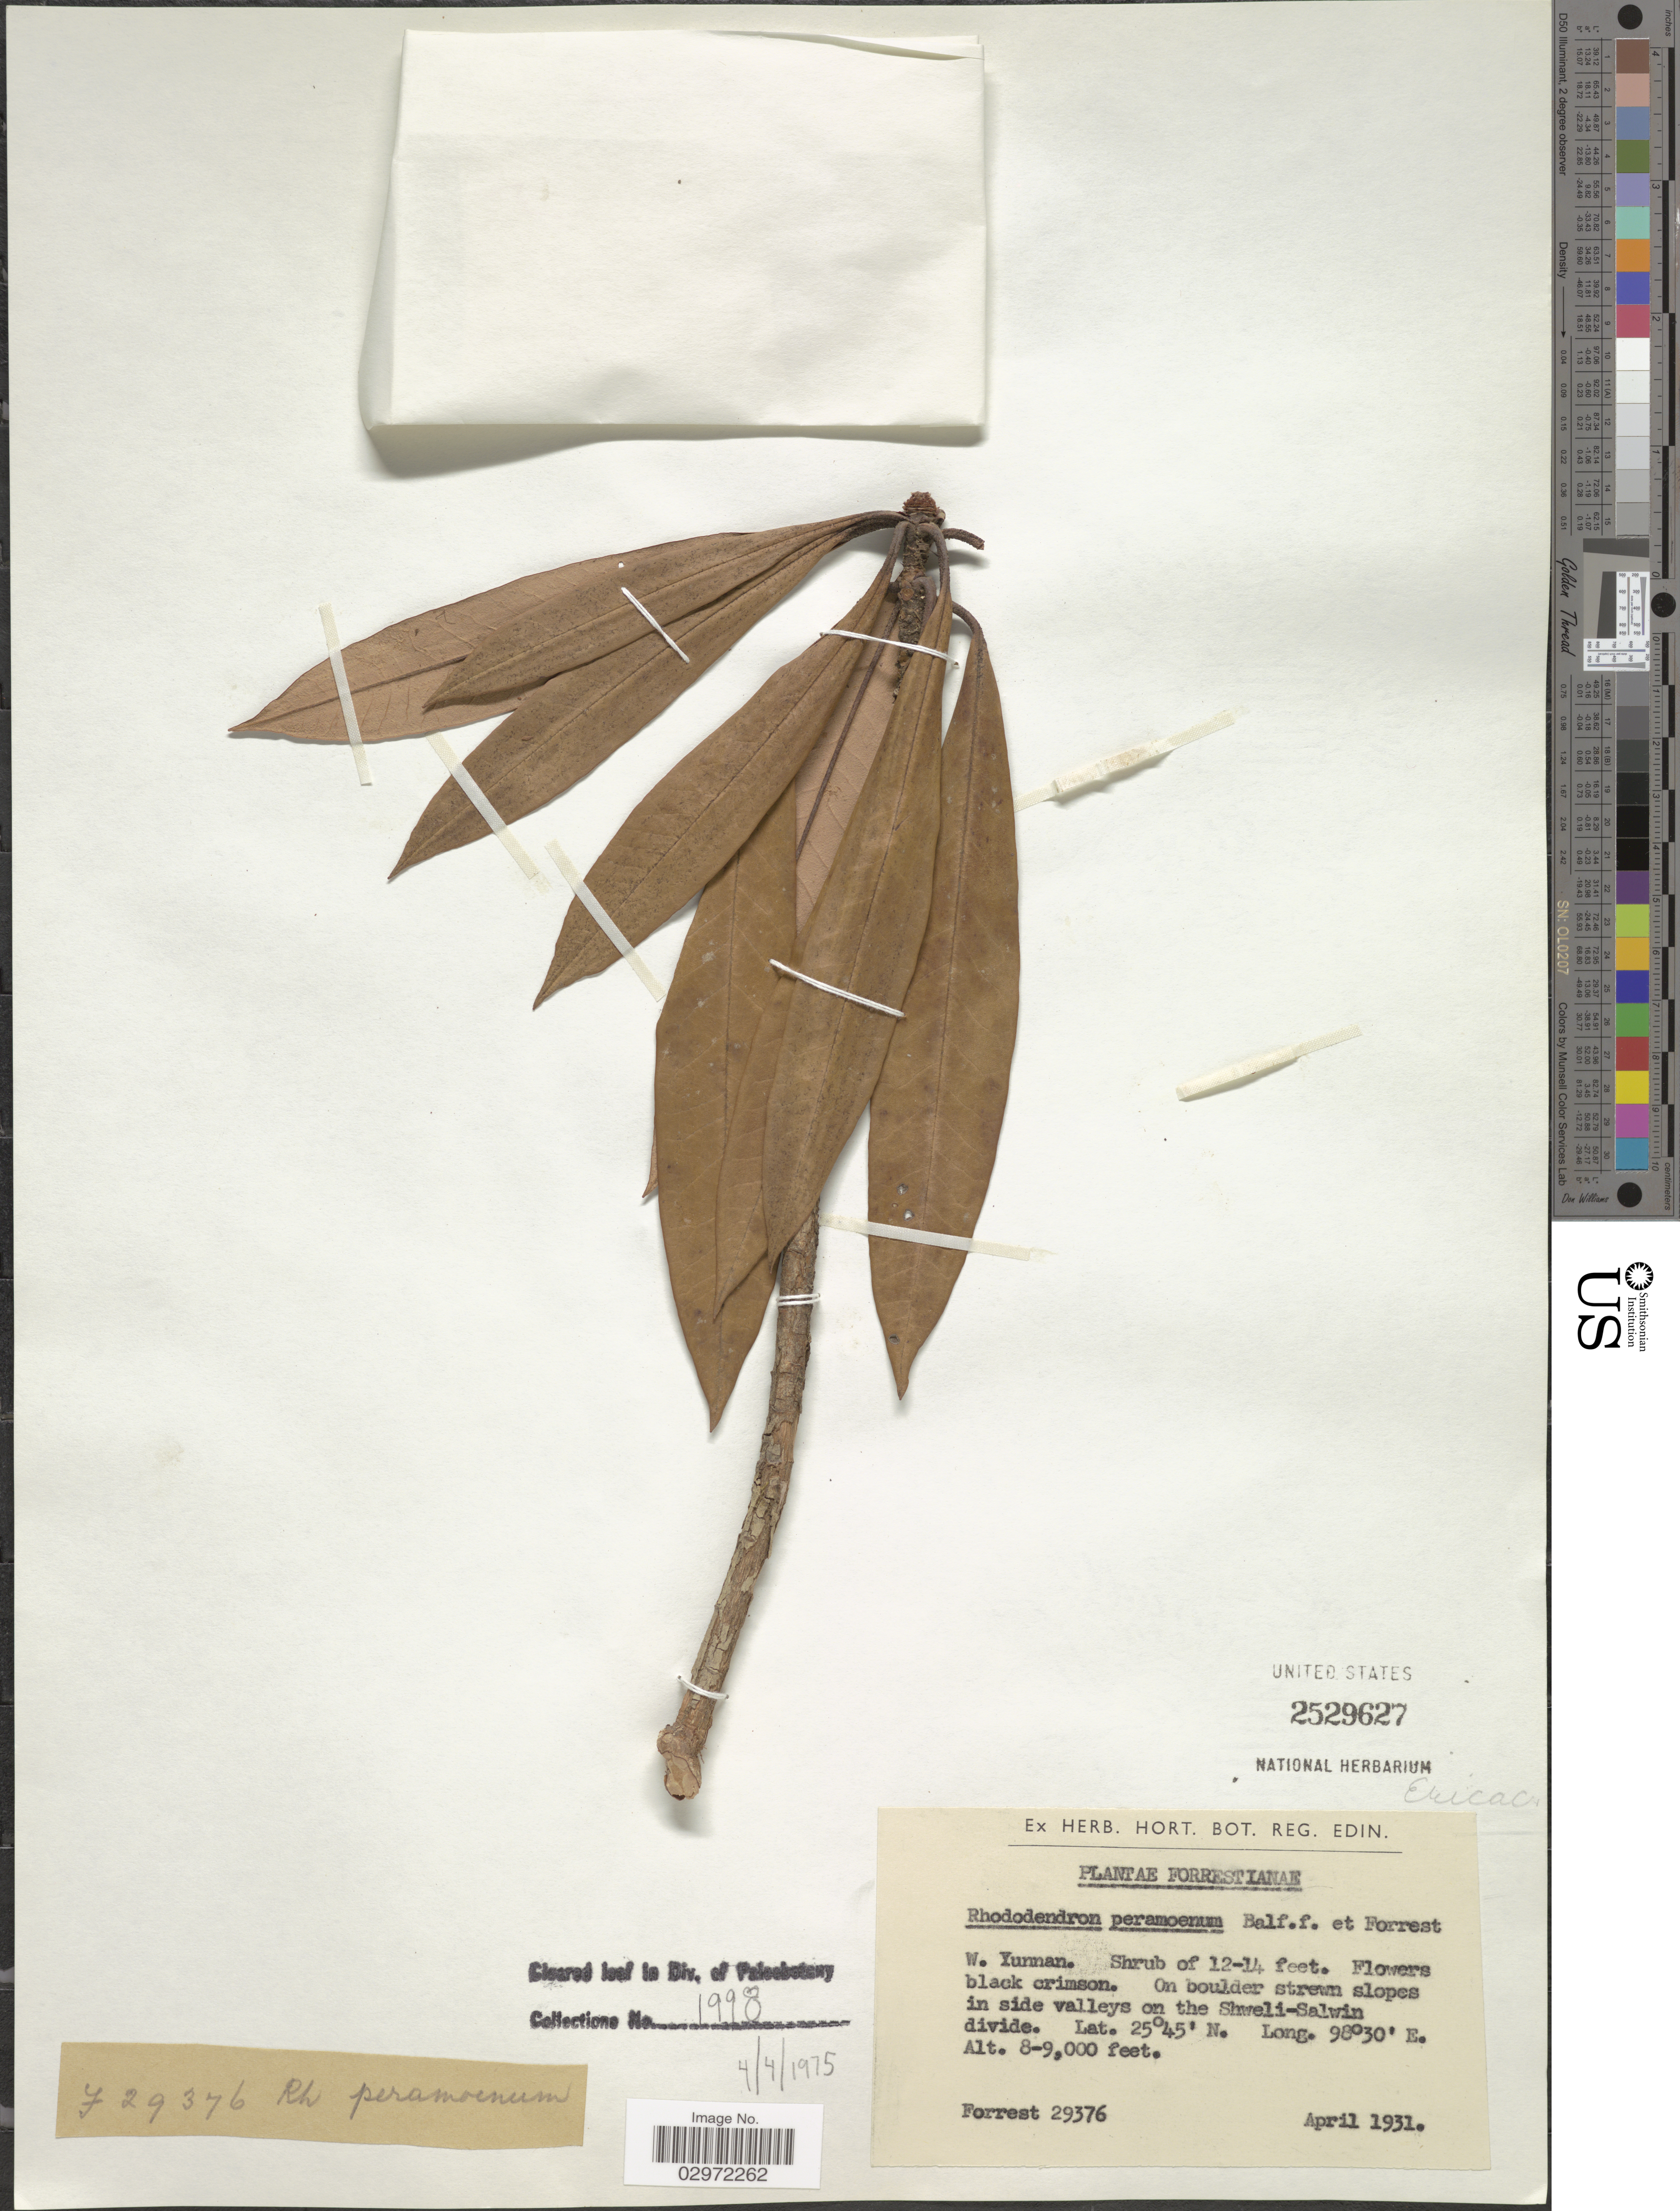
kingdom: Plantae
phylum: Tracheophyta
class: Magnoliopsida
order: Ericales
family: Ericaceae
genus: Rhododendron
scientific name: Rhododendron peramoenum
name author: Balf. f. & Forrest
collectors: -. Forrest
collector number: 29376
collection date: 1931-04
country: China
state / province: Yunnan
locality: W. Yunnan. On boulder strewn slopes in side valleys on the Shweli-Salwin divide.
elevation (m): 2438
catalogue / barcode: US 2529627